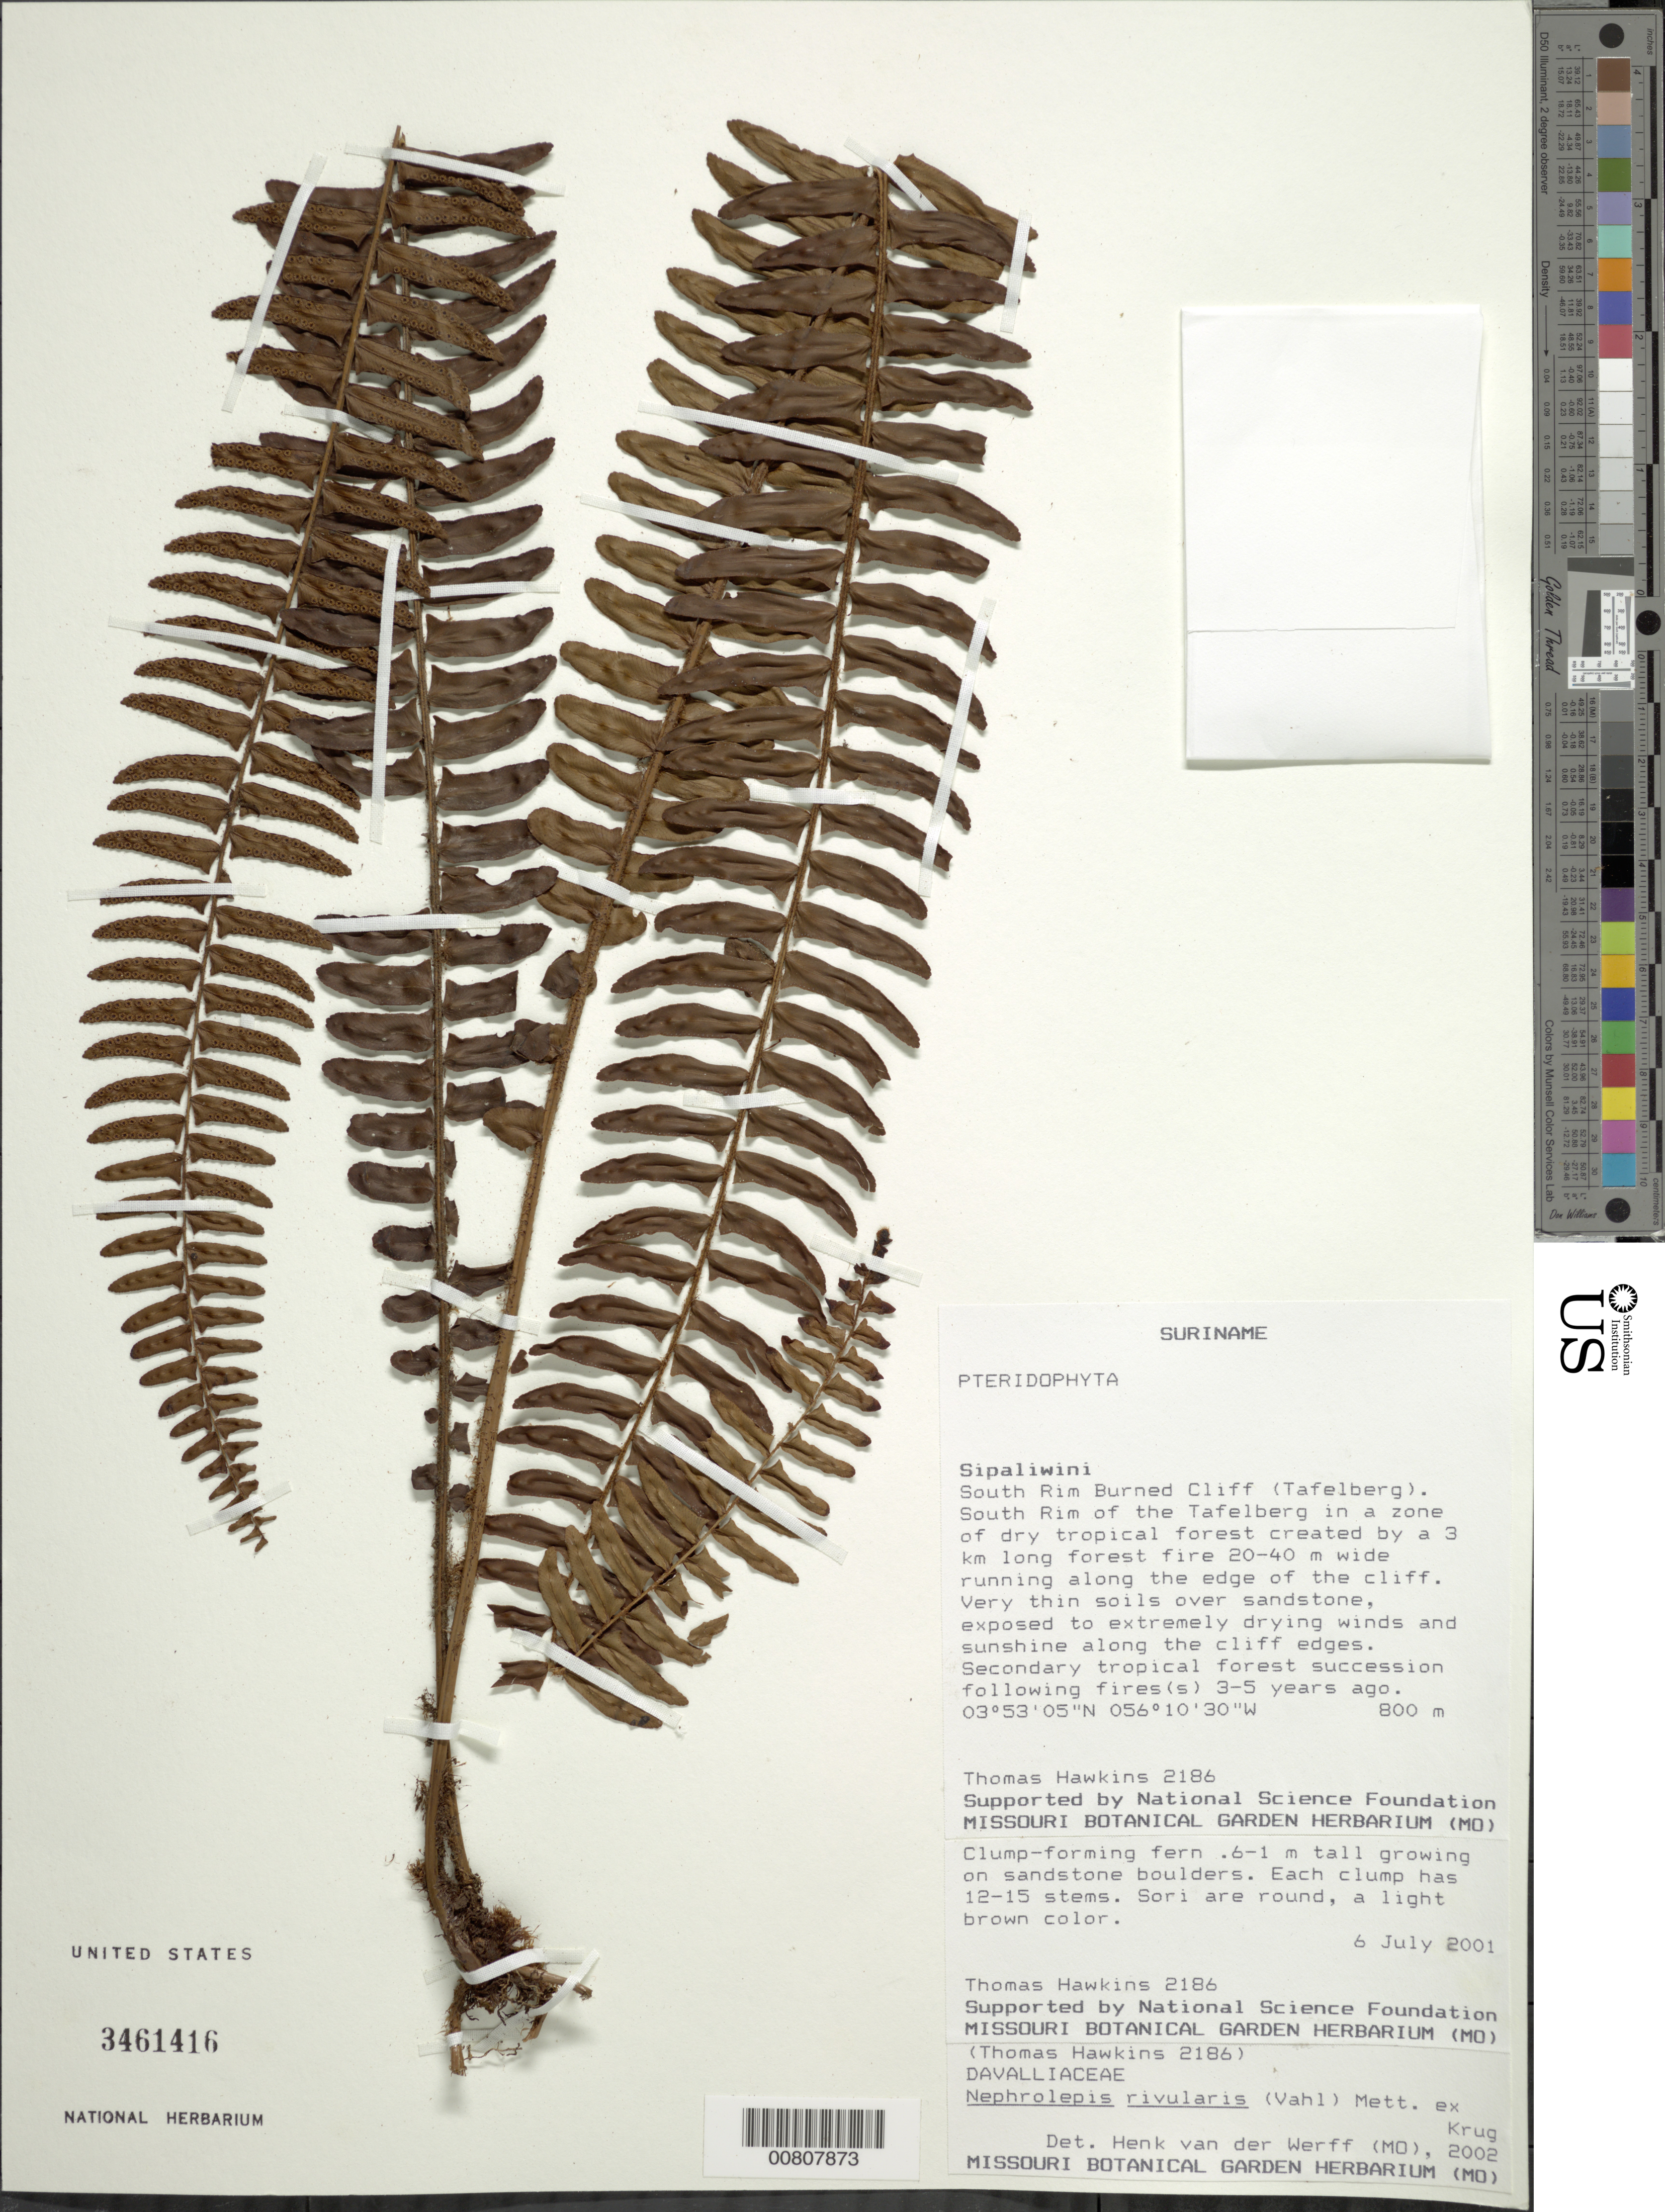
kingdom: Plantae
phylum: Tracheophyta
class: Polypodiopsida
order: Polypodiales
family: Nephrolepidaceae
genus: Nephrolepis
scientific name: Nephrolepis rivularis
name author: (Vahl) Mett. ex Krug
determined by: van der Werff, H., (MO), Missouri Botanical Garden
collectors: T. Hawkins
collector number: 2186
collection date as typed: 6-Jul-01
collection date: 2001-07-06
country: Suriname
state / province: Sipaliwini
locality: Tafelberg (Table Mountain), South Rim Burned Cliff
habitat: Very thin soils over sandstone. Secondary tropical forest succession following fire(s) 3-5 years ago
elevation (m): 800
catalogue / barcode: US 3461416